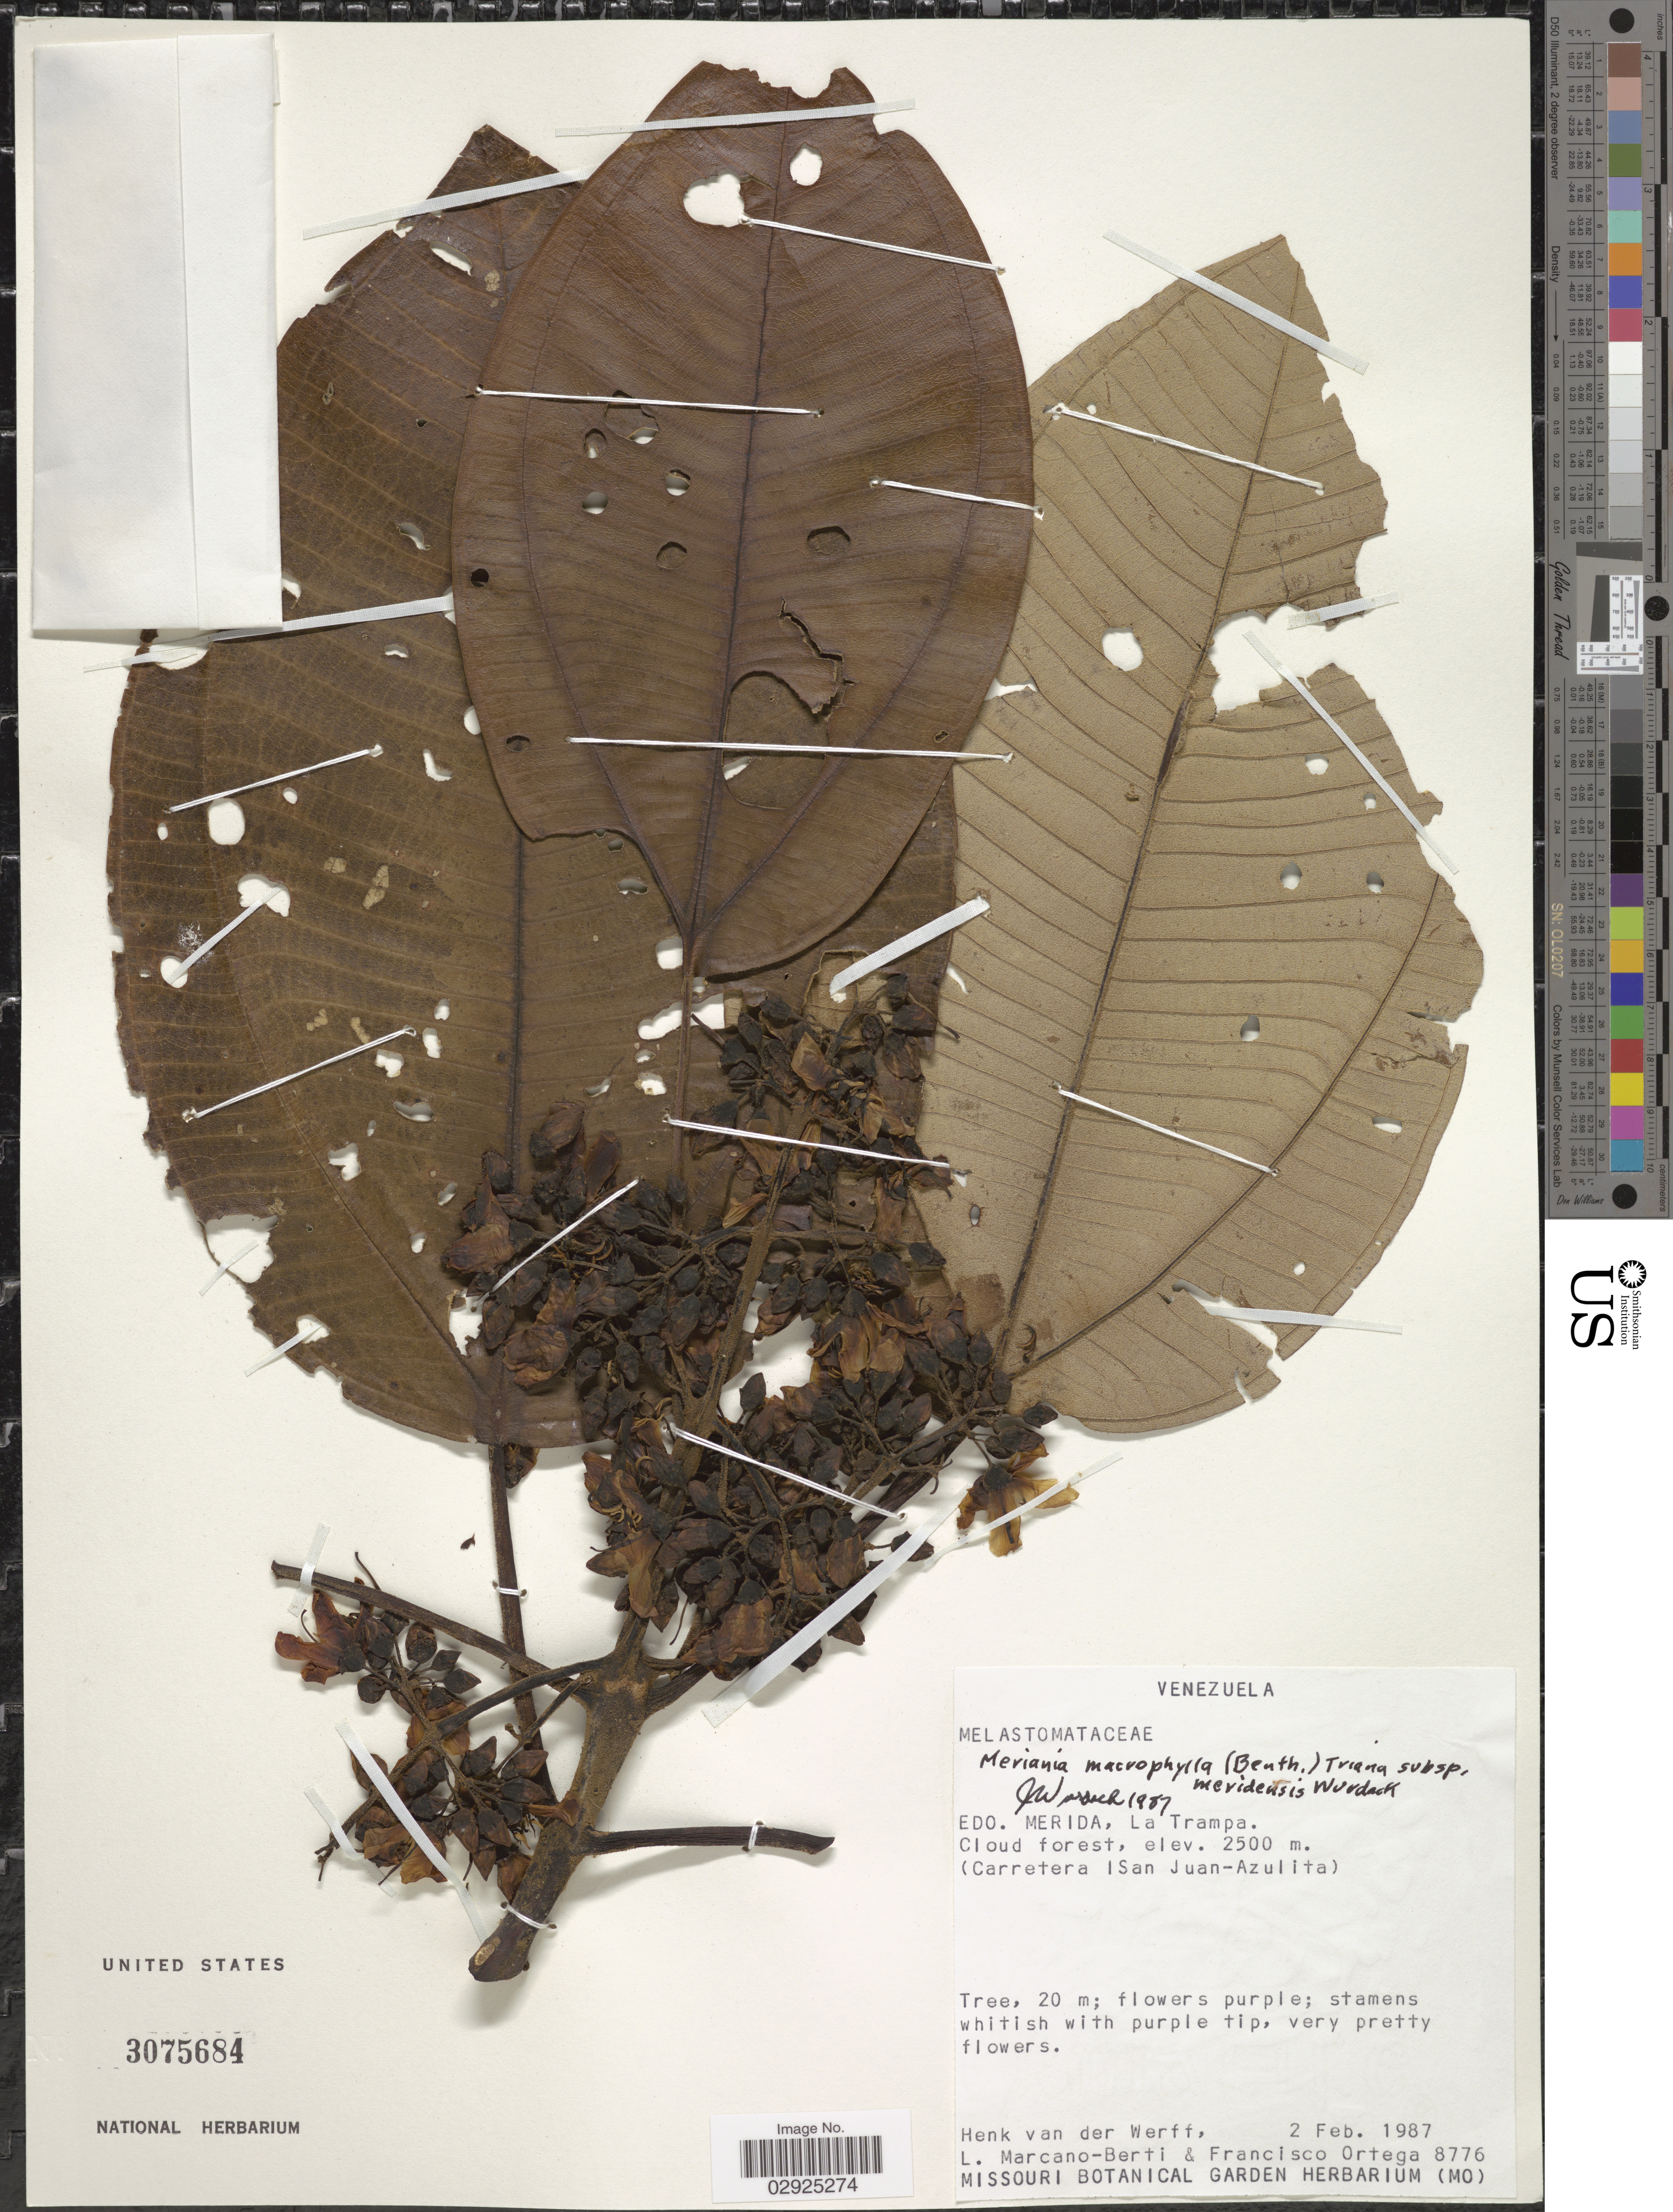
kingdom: Plantae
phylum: Tracheophyta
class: Magnoliopsida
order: Myrtales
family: Melastomataceae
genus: Meriania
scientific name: Meriania macrophylla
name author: (Benth.) Triana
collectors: H. van der Werff, L. Marcano-Berti & F. J. Ortega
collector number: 8776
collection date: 1987-02-02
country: Venezuela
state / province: Mérida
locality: Edo. Merida: La Trampa, (Carretera ISan Juan-Azulita).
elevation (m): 2500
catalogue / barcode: US 3075684